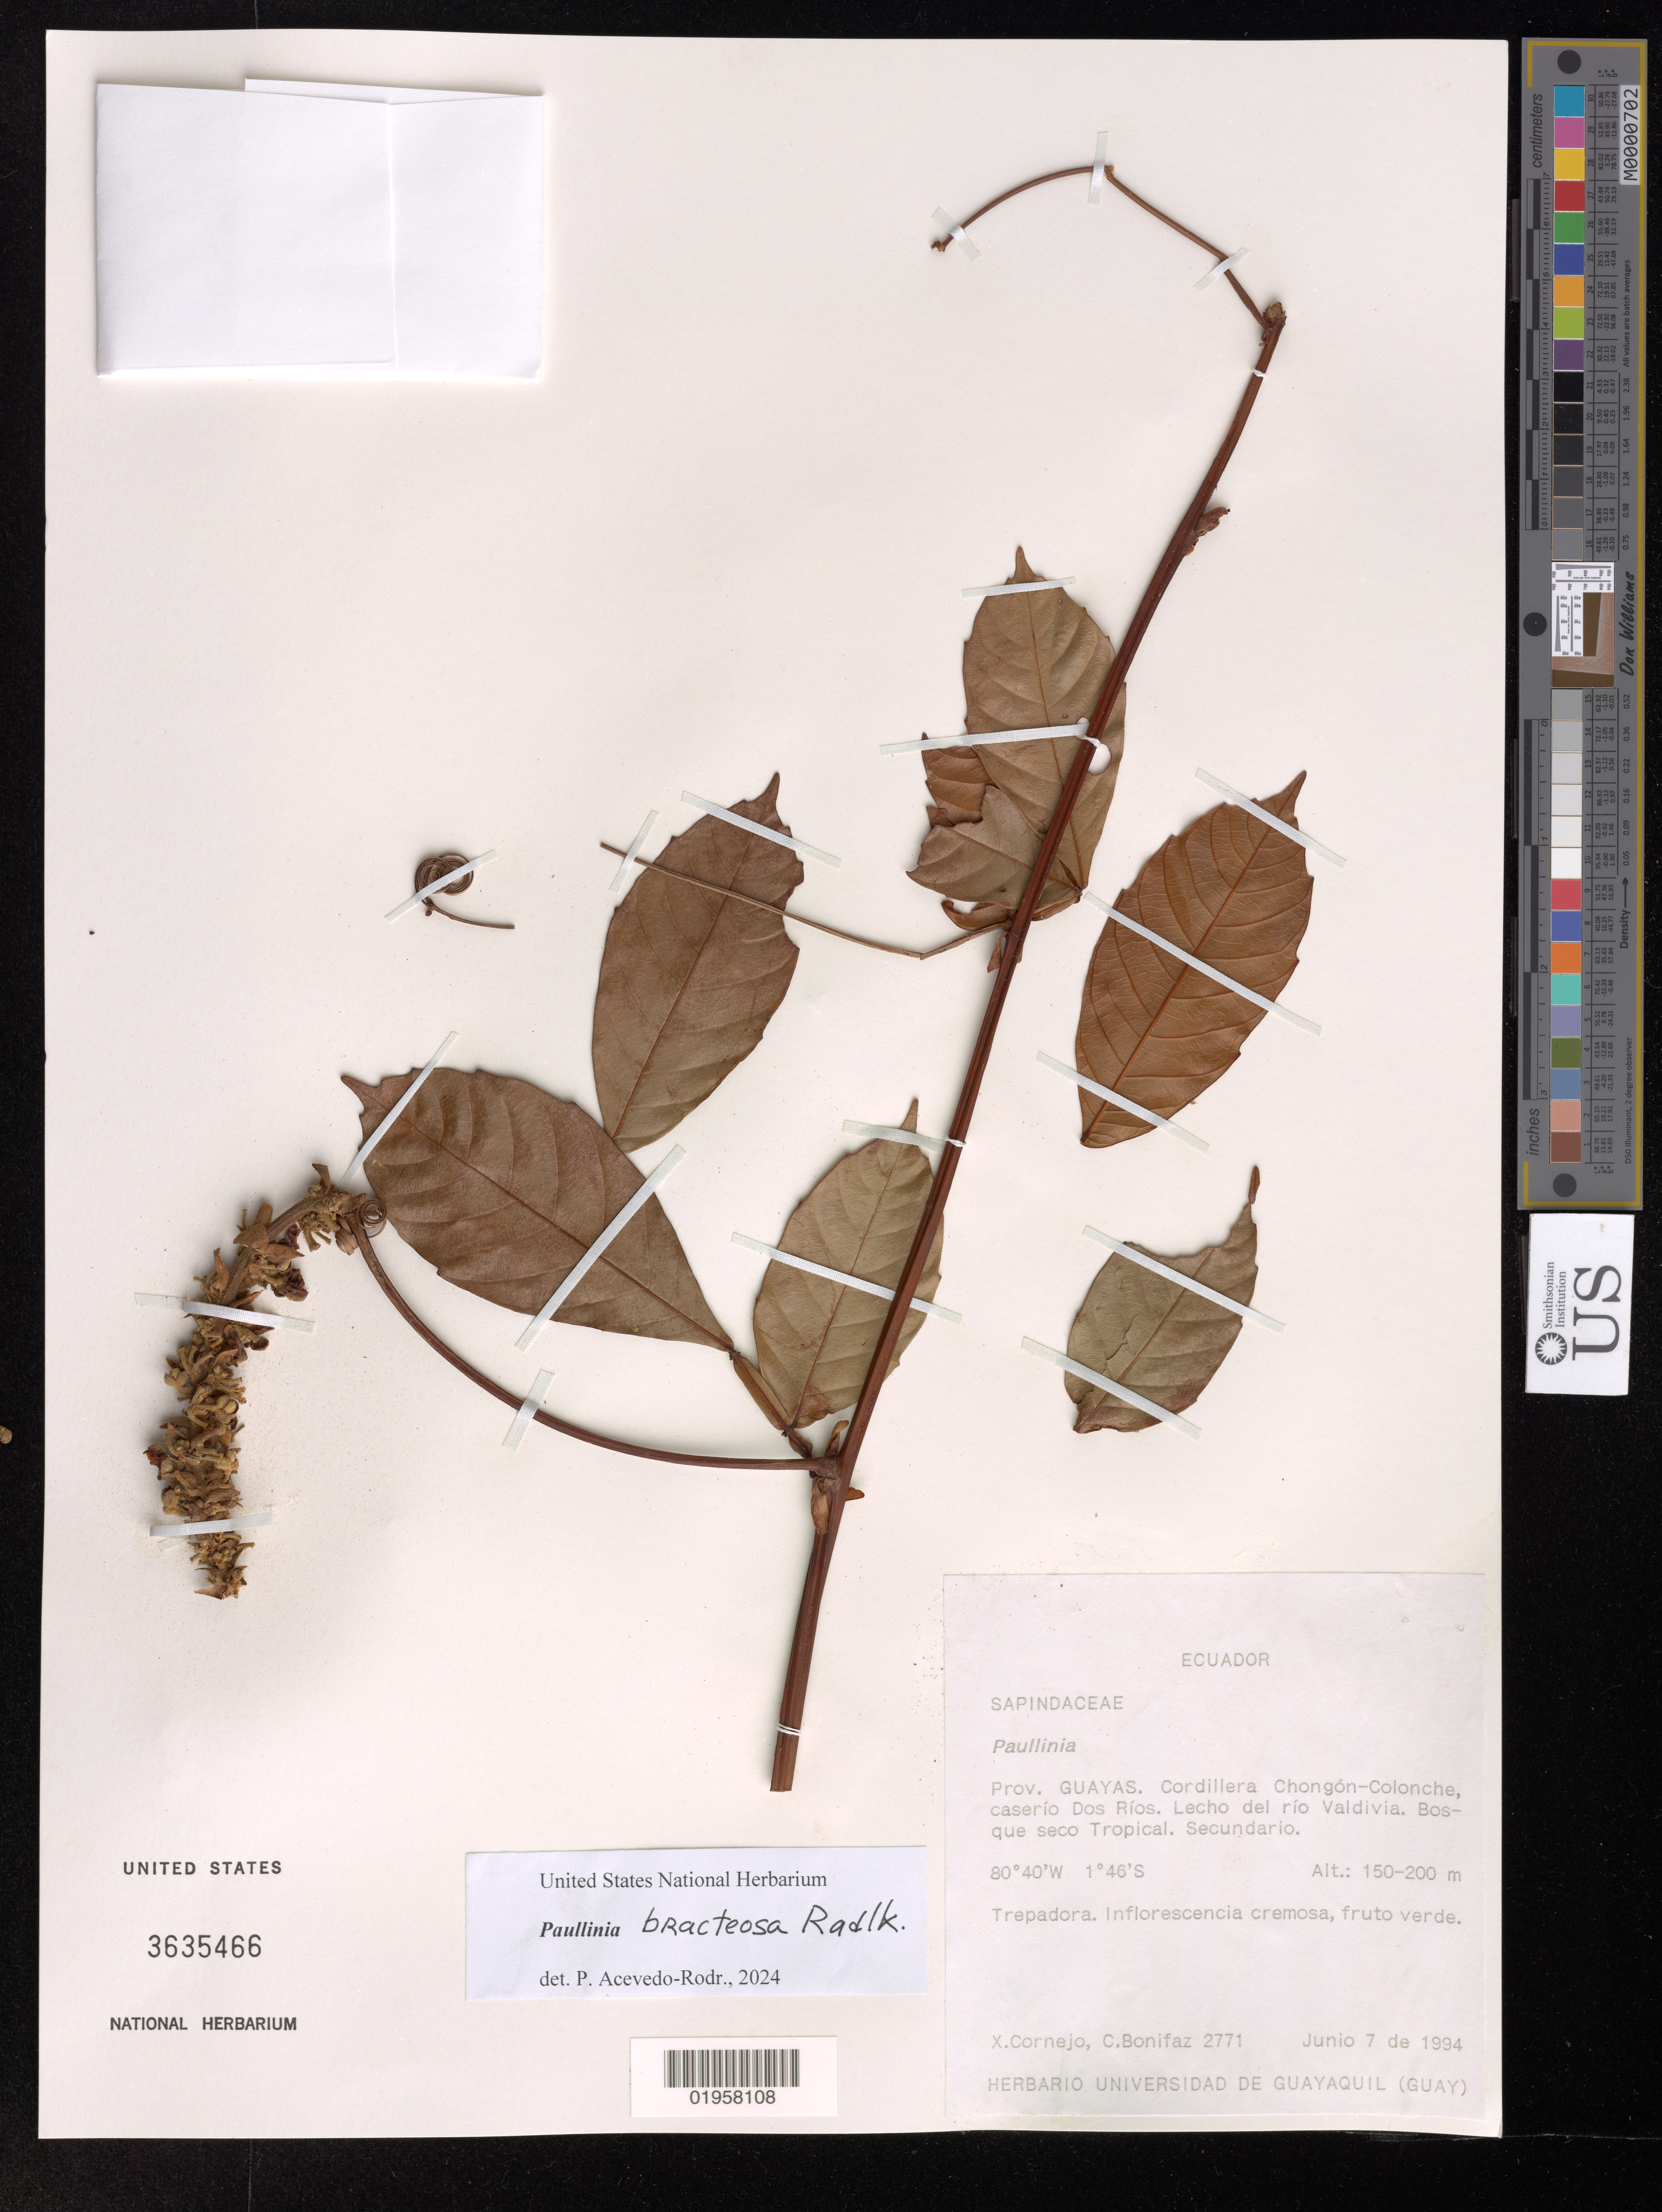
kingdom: Plantae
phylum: Tracheophyta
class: Magnoliopsida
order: Sapindales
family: Sapindaceae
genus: Paullinia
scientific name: Paullinia bracteosa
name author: Radlk.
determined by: Acevedo-Rodriguez, P., (US), Smithsonian Institution - National Museum of Natural History (UNITED STATES)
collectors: X. F. Cornejo & C. Bonifaz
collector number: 2771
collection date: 1994-06-07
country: Ecuador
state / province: Guayas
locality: Cordillera Chongón-Colonche, caserío Dos Ríos. Lecho del río Valdivia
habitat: Bosque seco tropical. Secundario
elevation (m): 150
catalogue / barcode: US 3635466